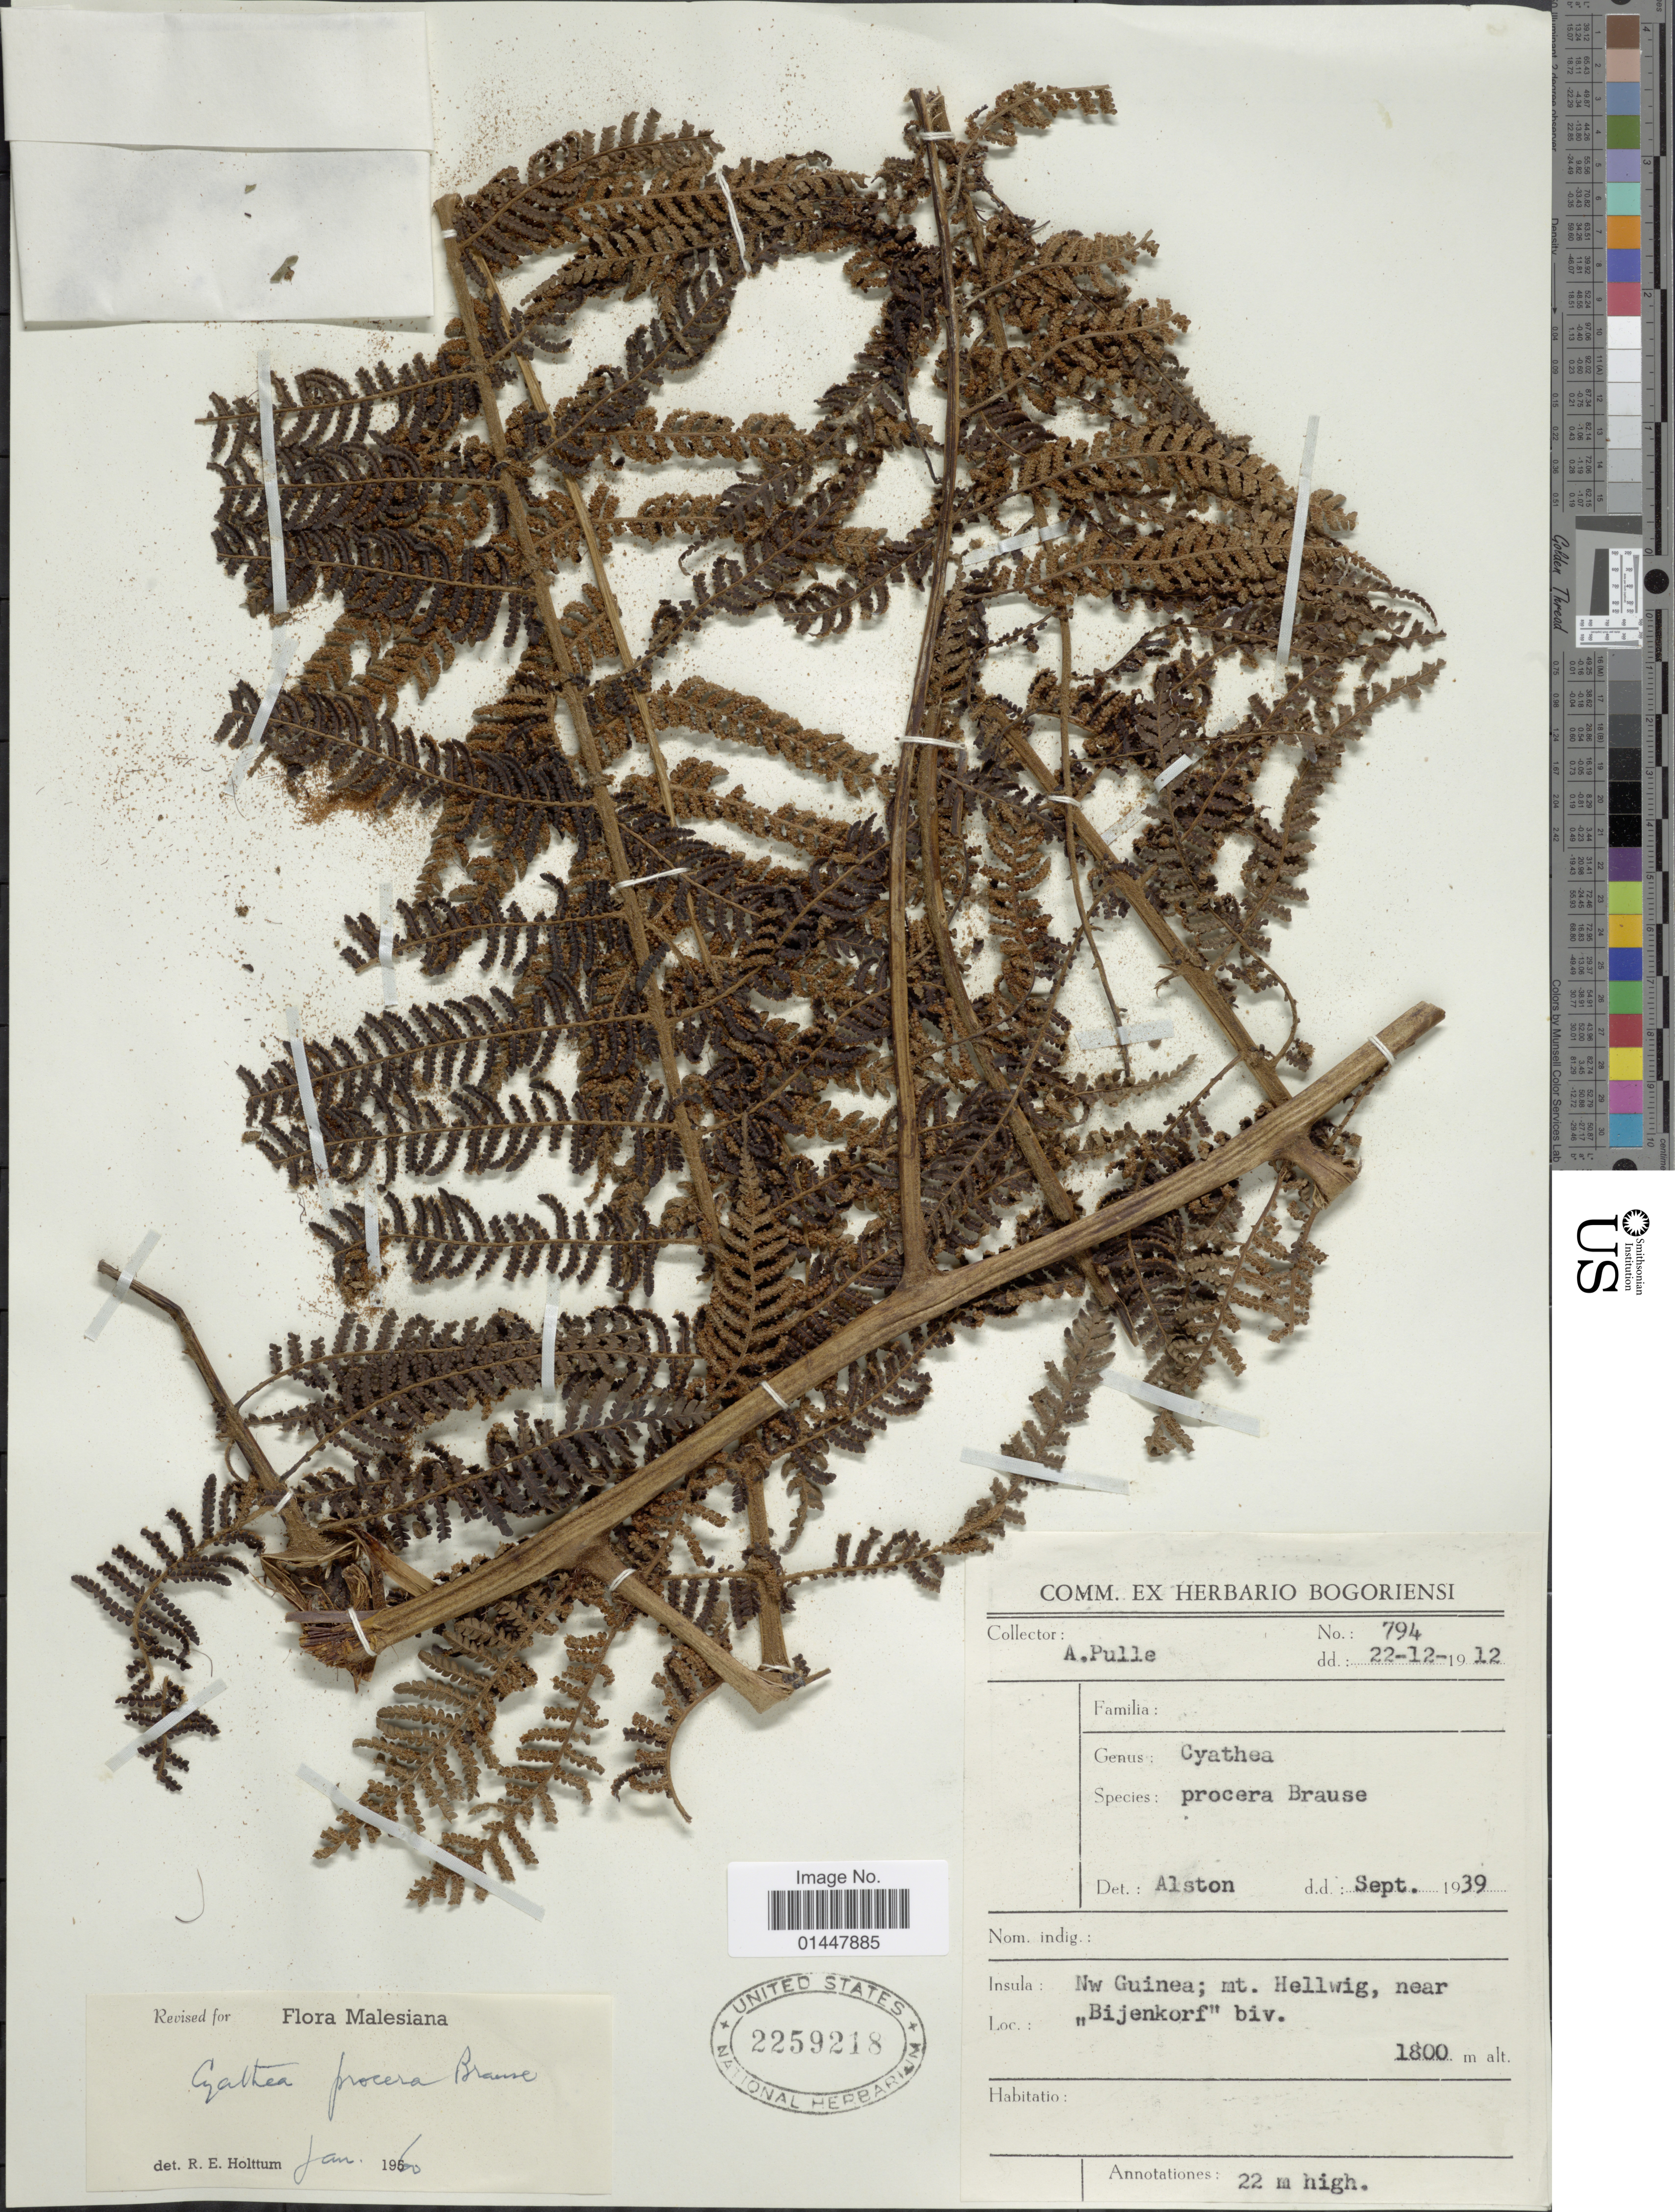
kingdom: Plantae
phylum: Tracheophyta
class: Polypodiopsida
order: Cyatheales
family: Cyatheaceae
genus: Sphaeropteris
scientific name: Sphaeropteris procera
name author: (Brause) R.M. Tryon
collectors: A. A. Pulle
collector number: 794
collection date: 1912-12-22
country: Papua New Guinea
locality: Nw Guinea, Mt. Hellwig, near Bijenkorf biv.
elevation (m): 1800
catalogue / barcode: US 2259218